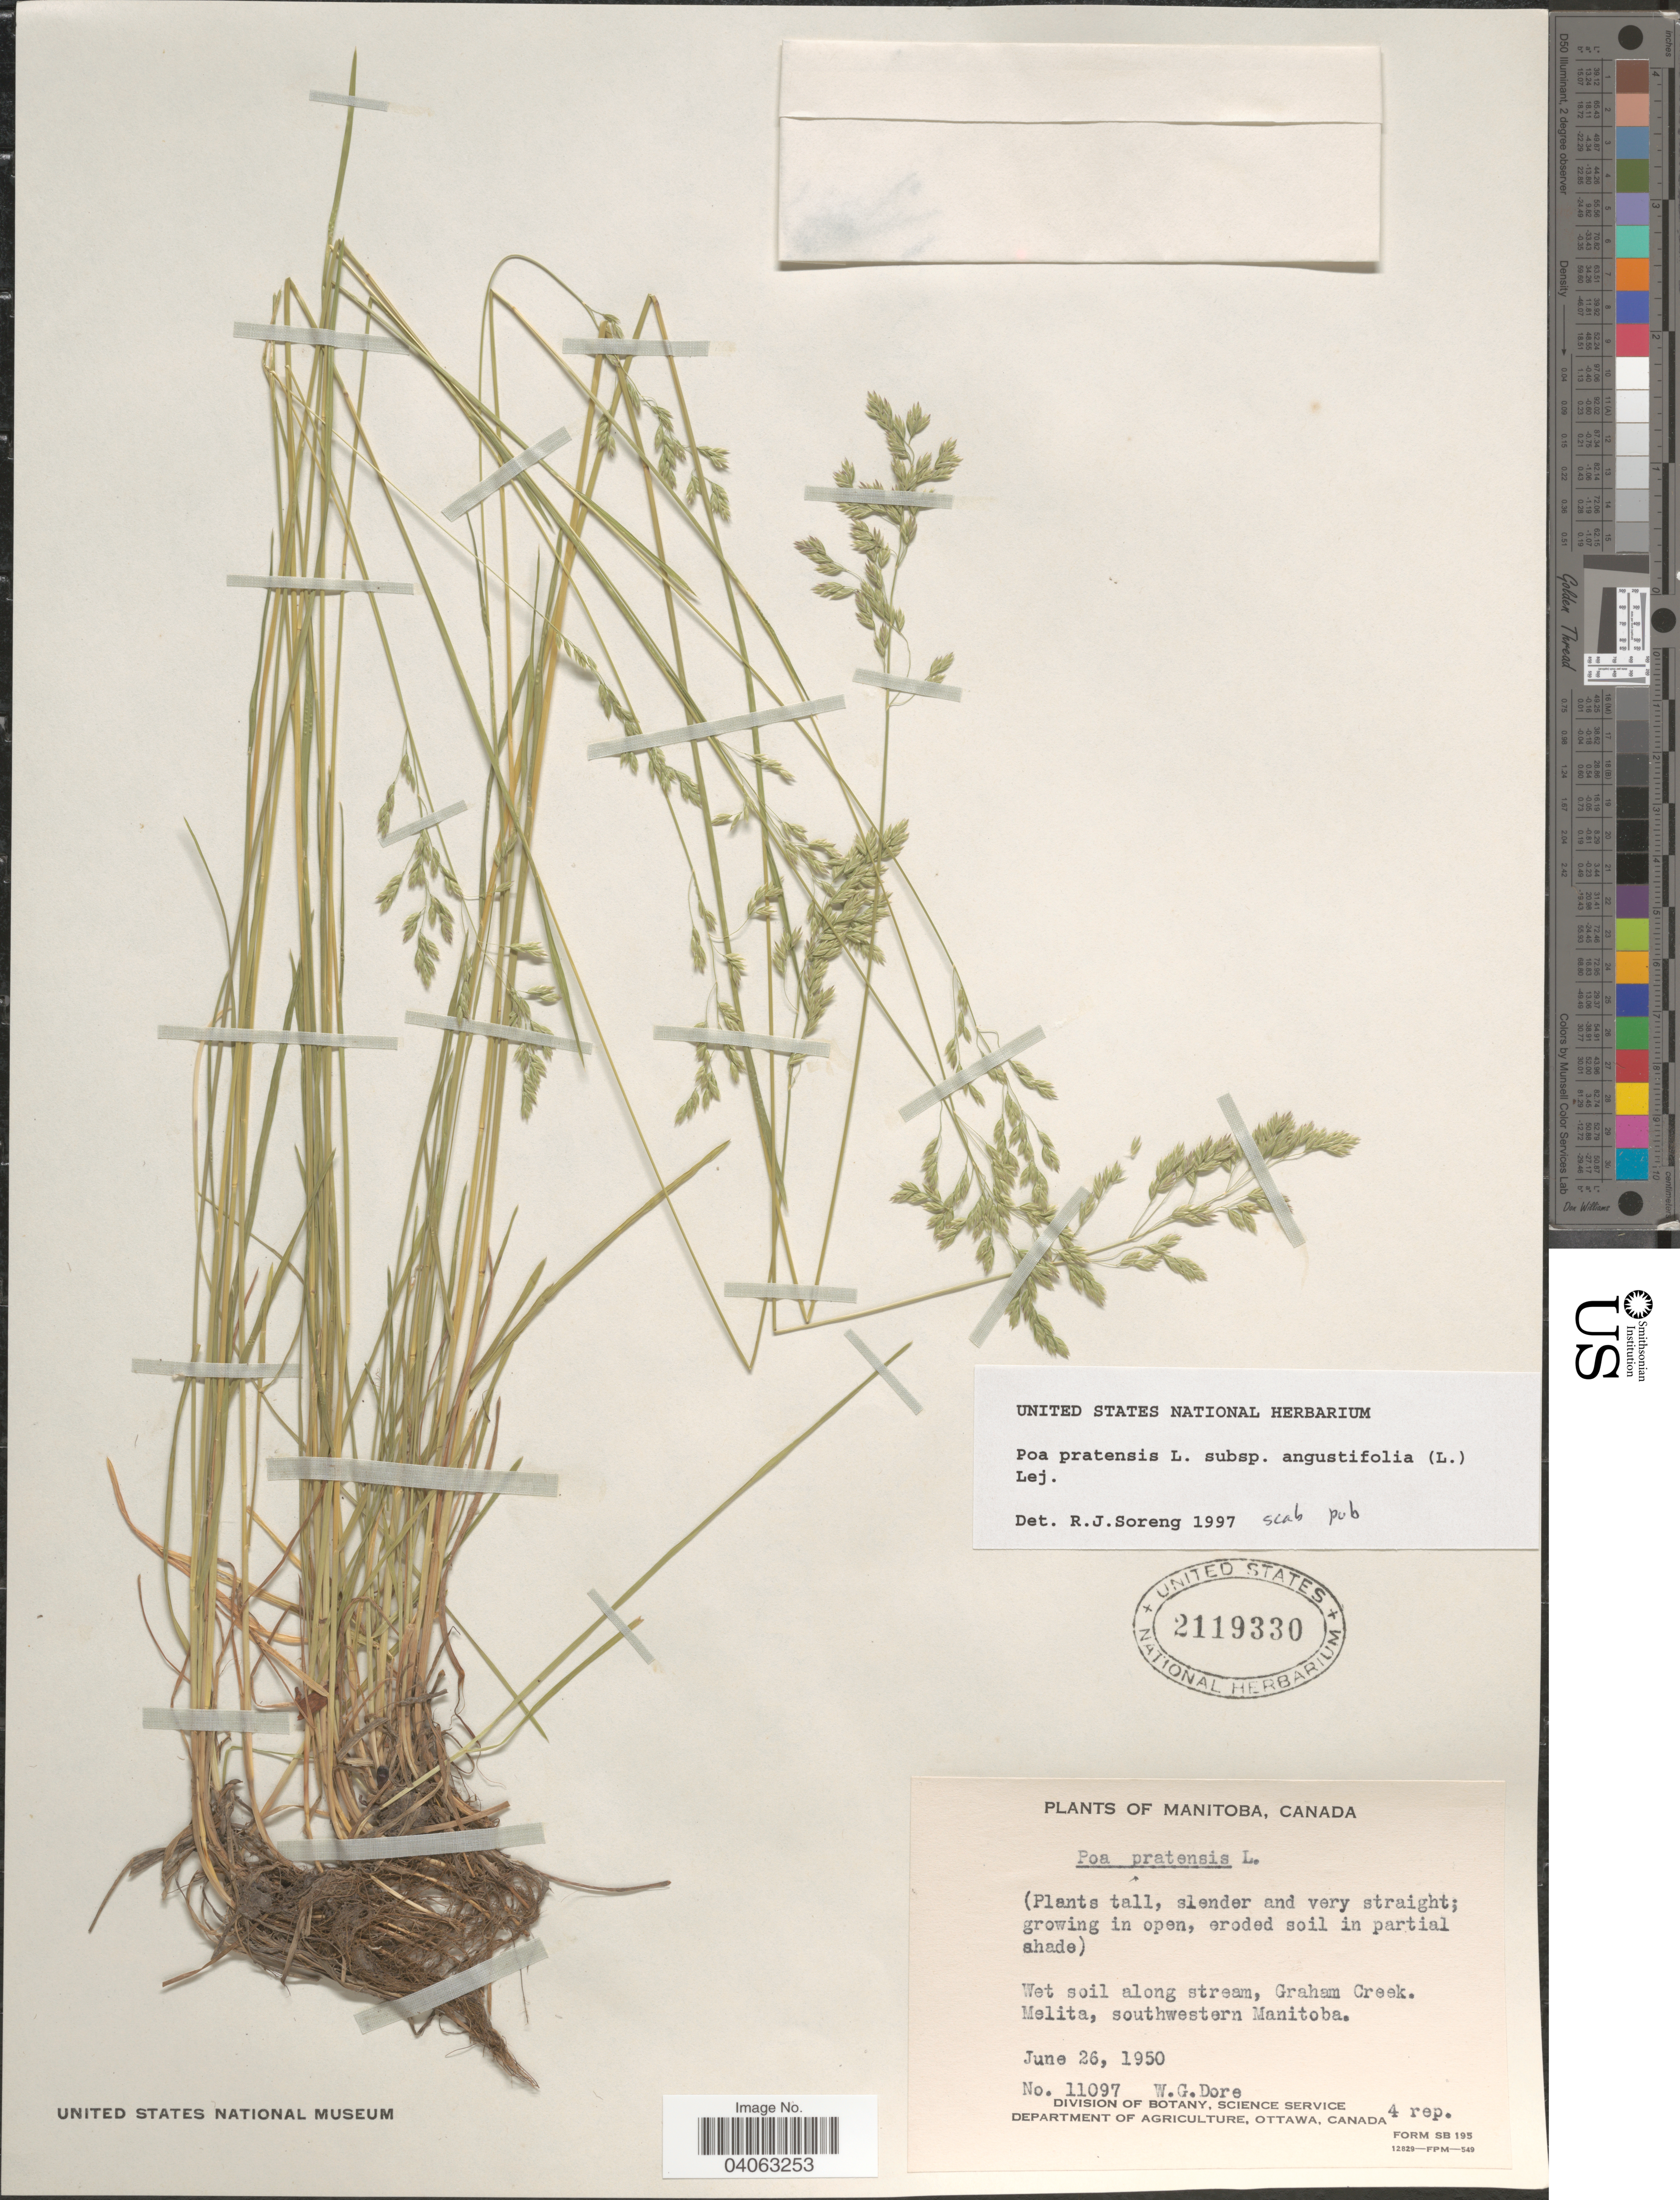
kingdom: Plantae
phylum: Tracheophyta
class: Liliopsida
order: Poales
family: Poaceae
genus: Poa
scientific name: Poa pratensis subsp. agassizensis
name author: (B. Boivin & D. Löve) Roy L. Taylor & MacBryde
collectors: W. Dore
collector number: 11097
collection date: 1950-06-26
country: Canada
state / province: Manitoba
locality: Graham Creek. Melita, southwestern Manitoba.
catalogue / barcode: US 2119330